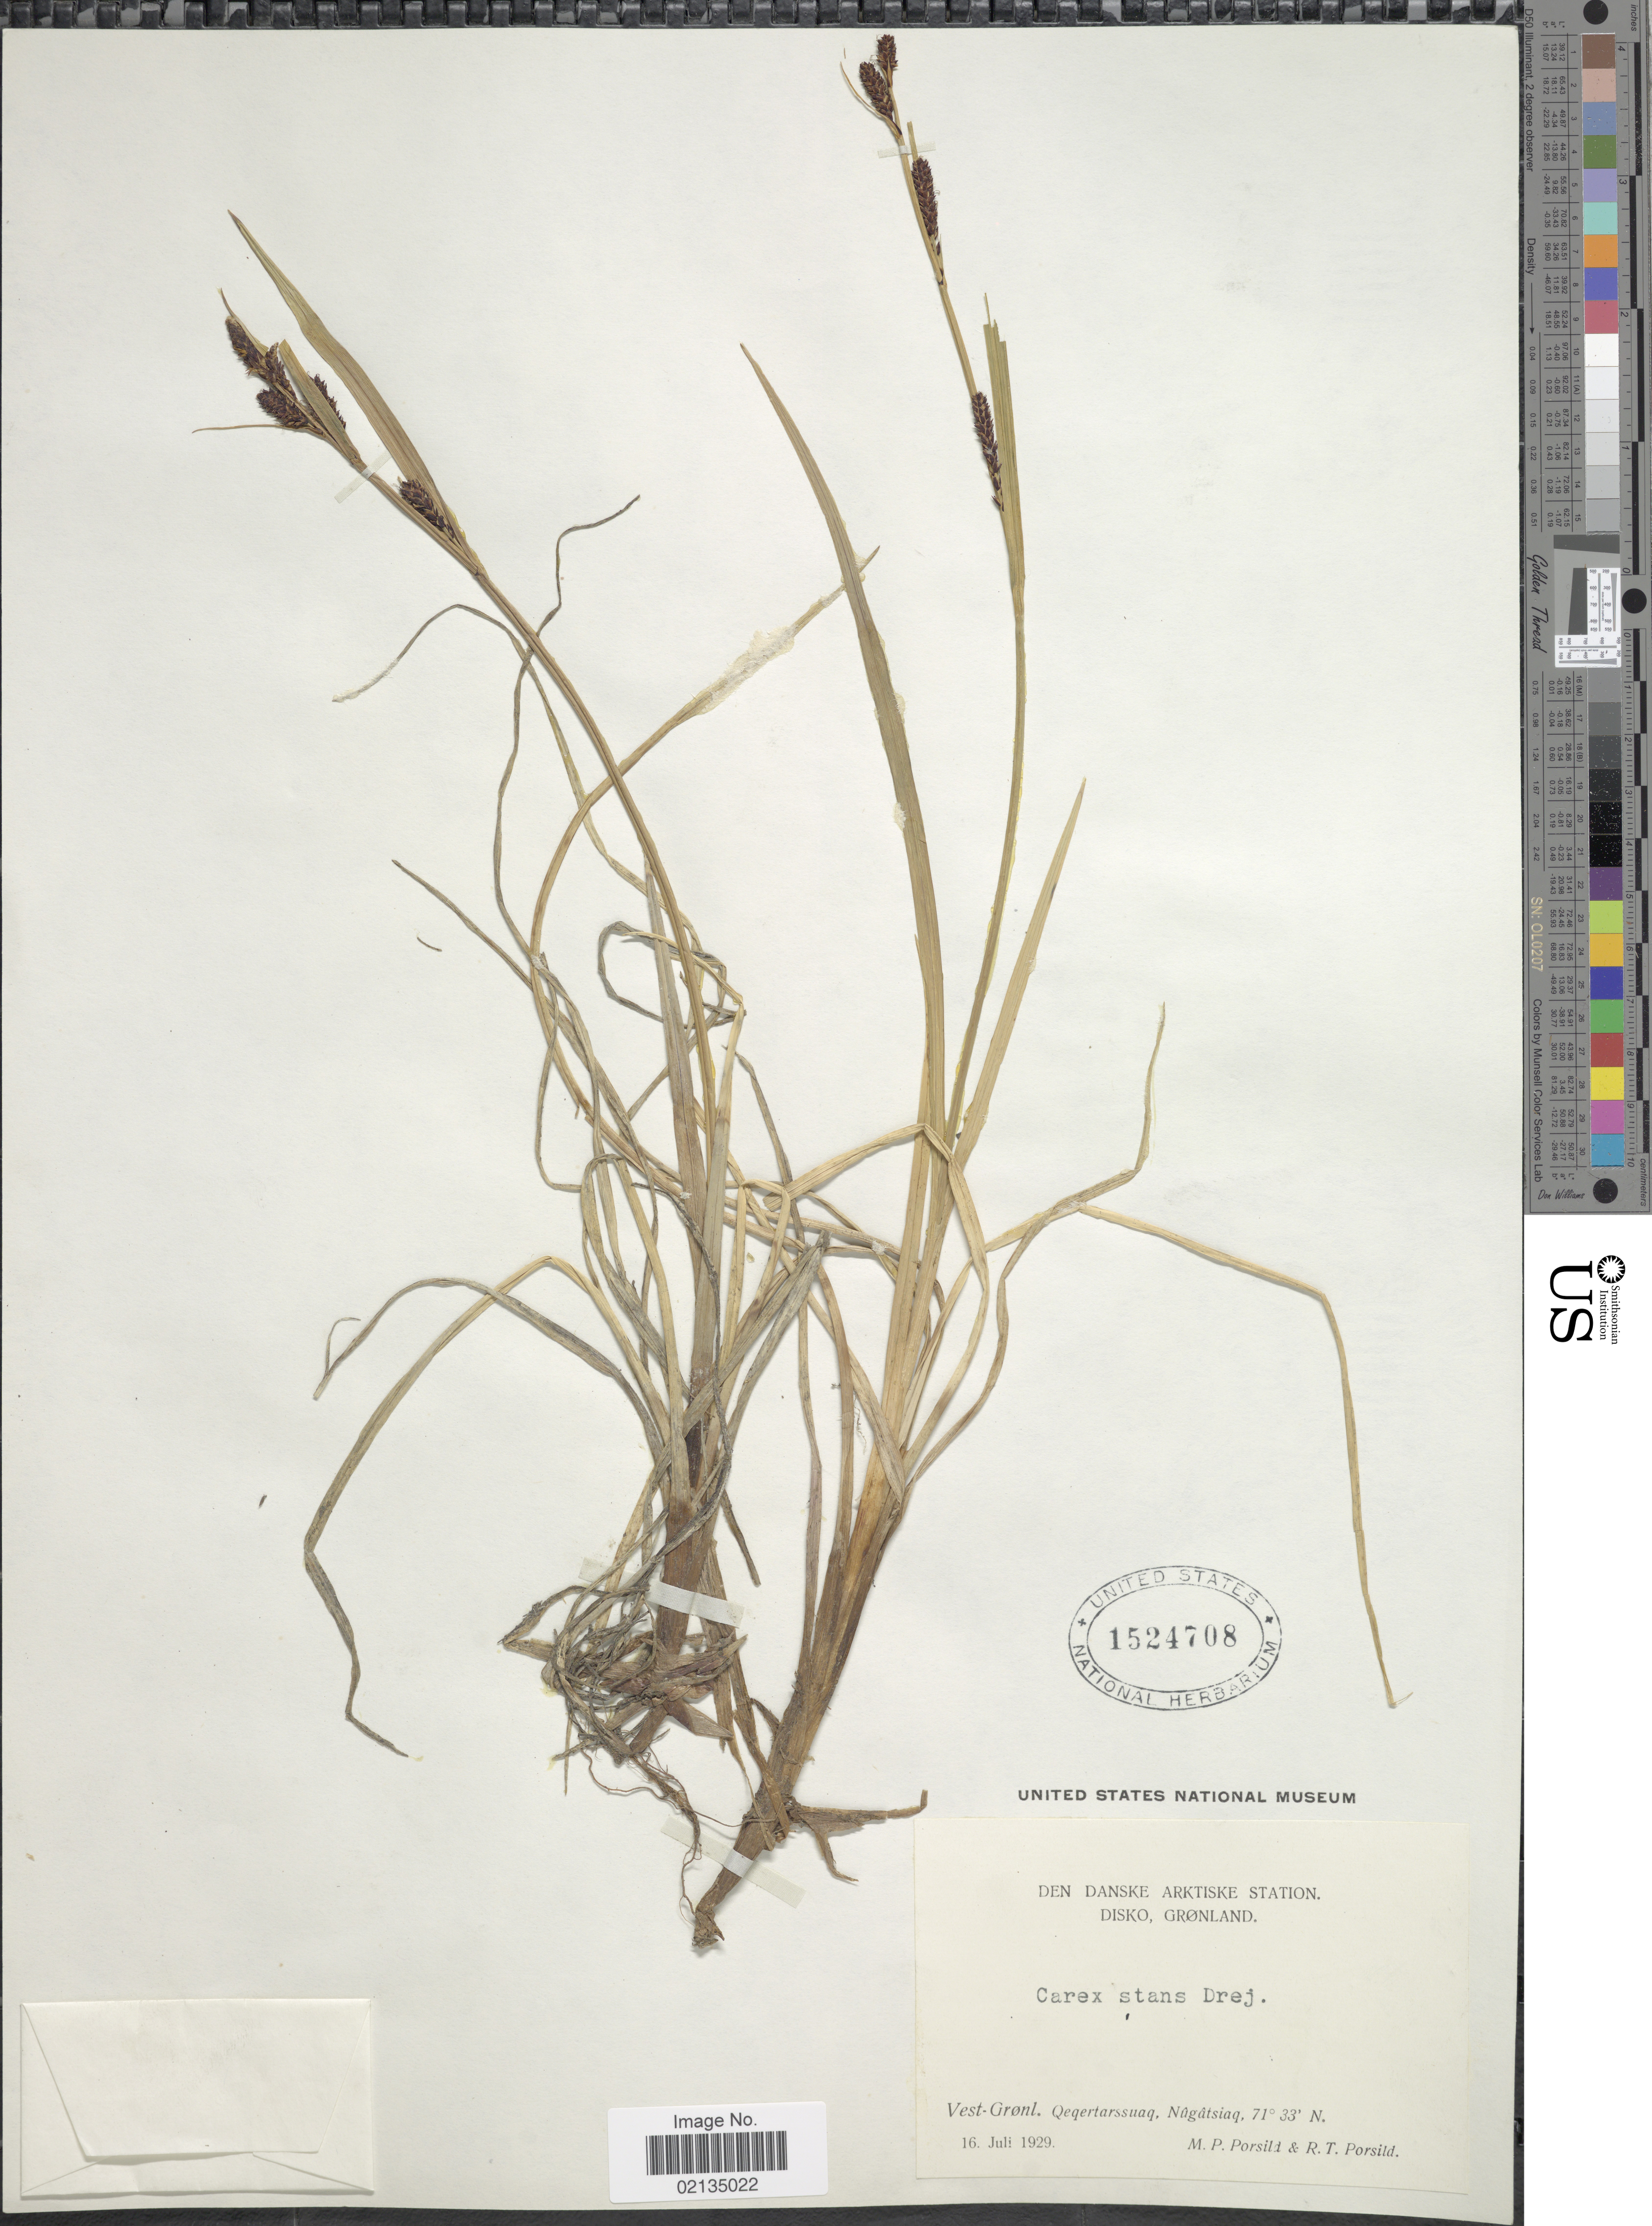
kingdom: Plantae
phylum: Tracheophyta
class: Liliopsida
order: Poales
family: Cyperaceae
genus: Carex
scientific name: Carex aquatilis var. minor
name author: Boott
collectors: M. P. Porsild & R. T. Porsild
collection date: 1929-07-16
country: Greenland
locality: Vest-Gronl. Qeqertarssuaq, Nugatsaiq.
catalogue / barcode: US 1524708